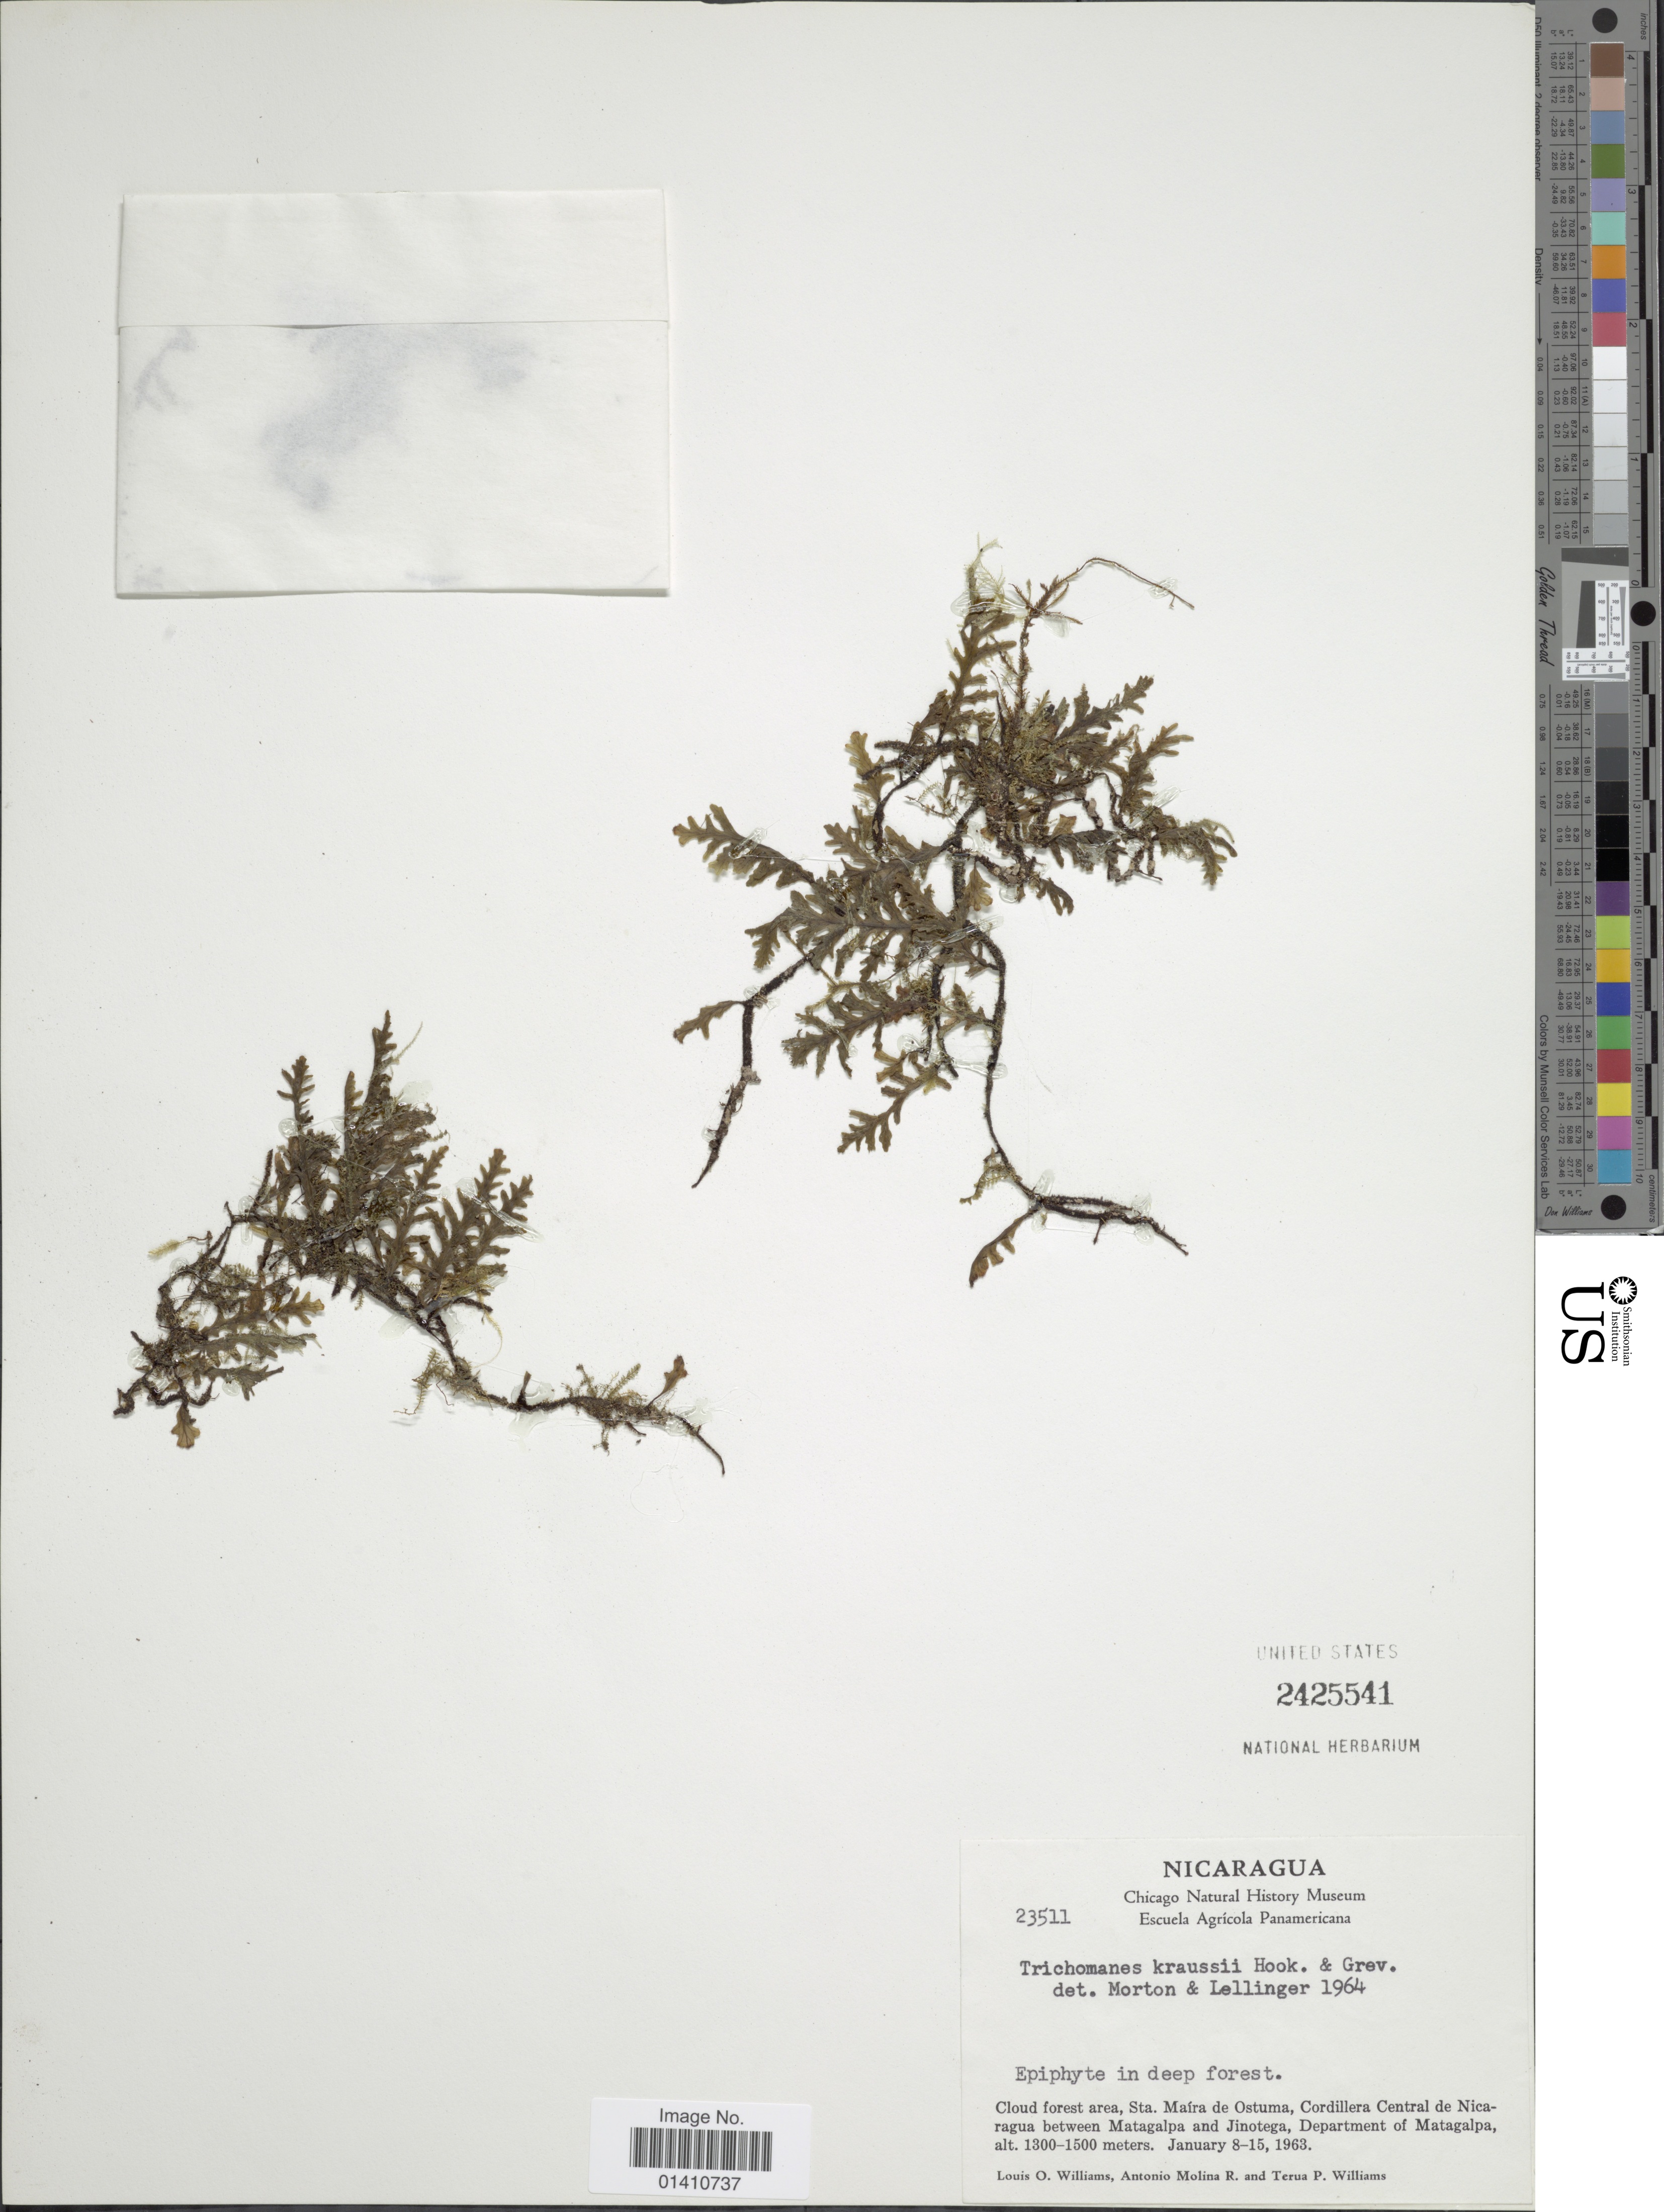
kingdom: Plantae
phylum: Tracheophyta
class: Polypodiopsida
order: Hymenophyllales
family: Hymenophyllaceae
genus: Didymoglossum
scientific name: Didymoglossum kraussii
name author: (Hook. & Grev.) C. Presl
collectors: L. O. Williams, A. Molina R. & T. P. Williams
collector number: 23511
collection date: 1963-01-08/1963-01-15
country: Nicaragua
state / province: Matagalpa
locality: Cloud forest area, Sta. Maira de Ostuma. Cordillera Central de Nicaragua between Matagalpa and Jinotega, Department of Matagalpa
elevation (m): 1300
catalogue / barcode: US 2425541